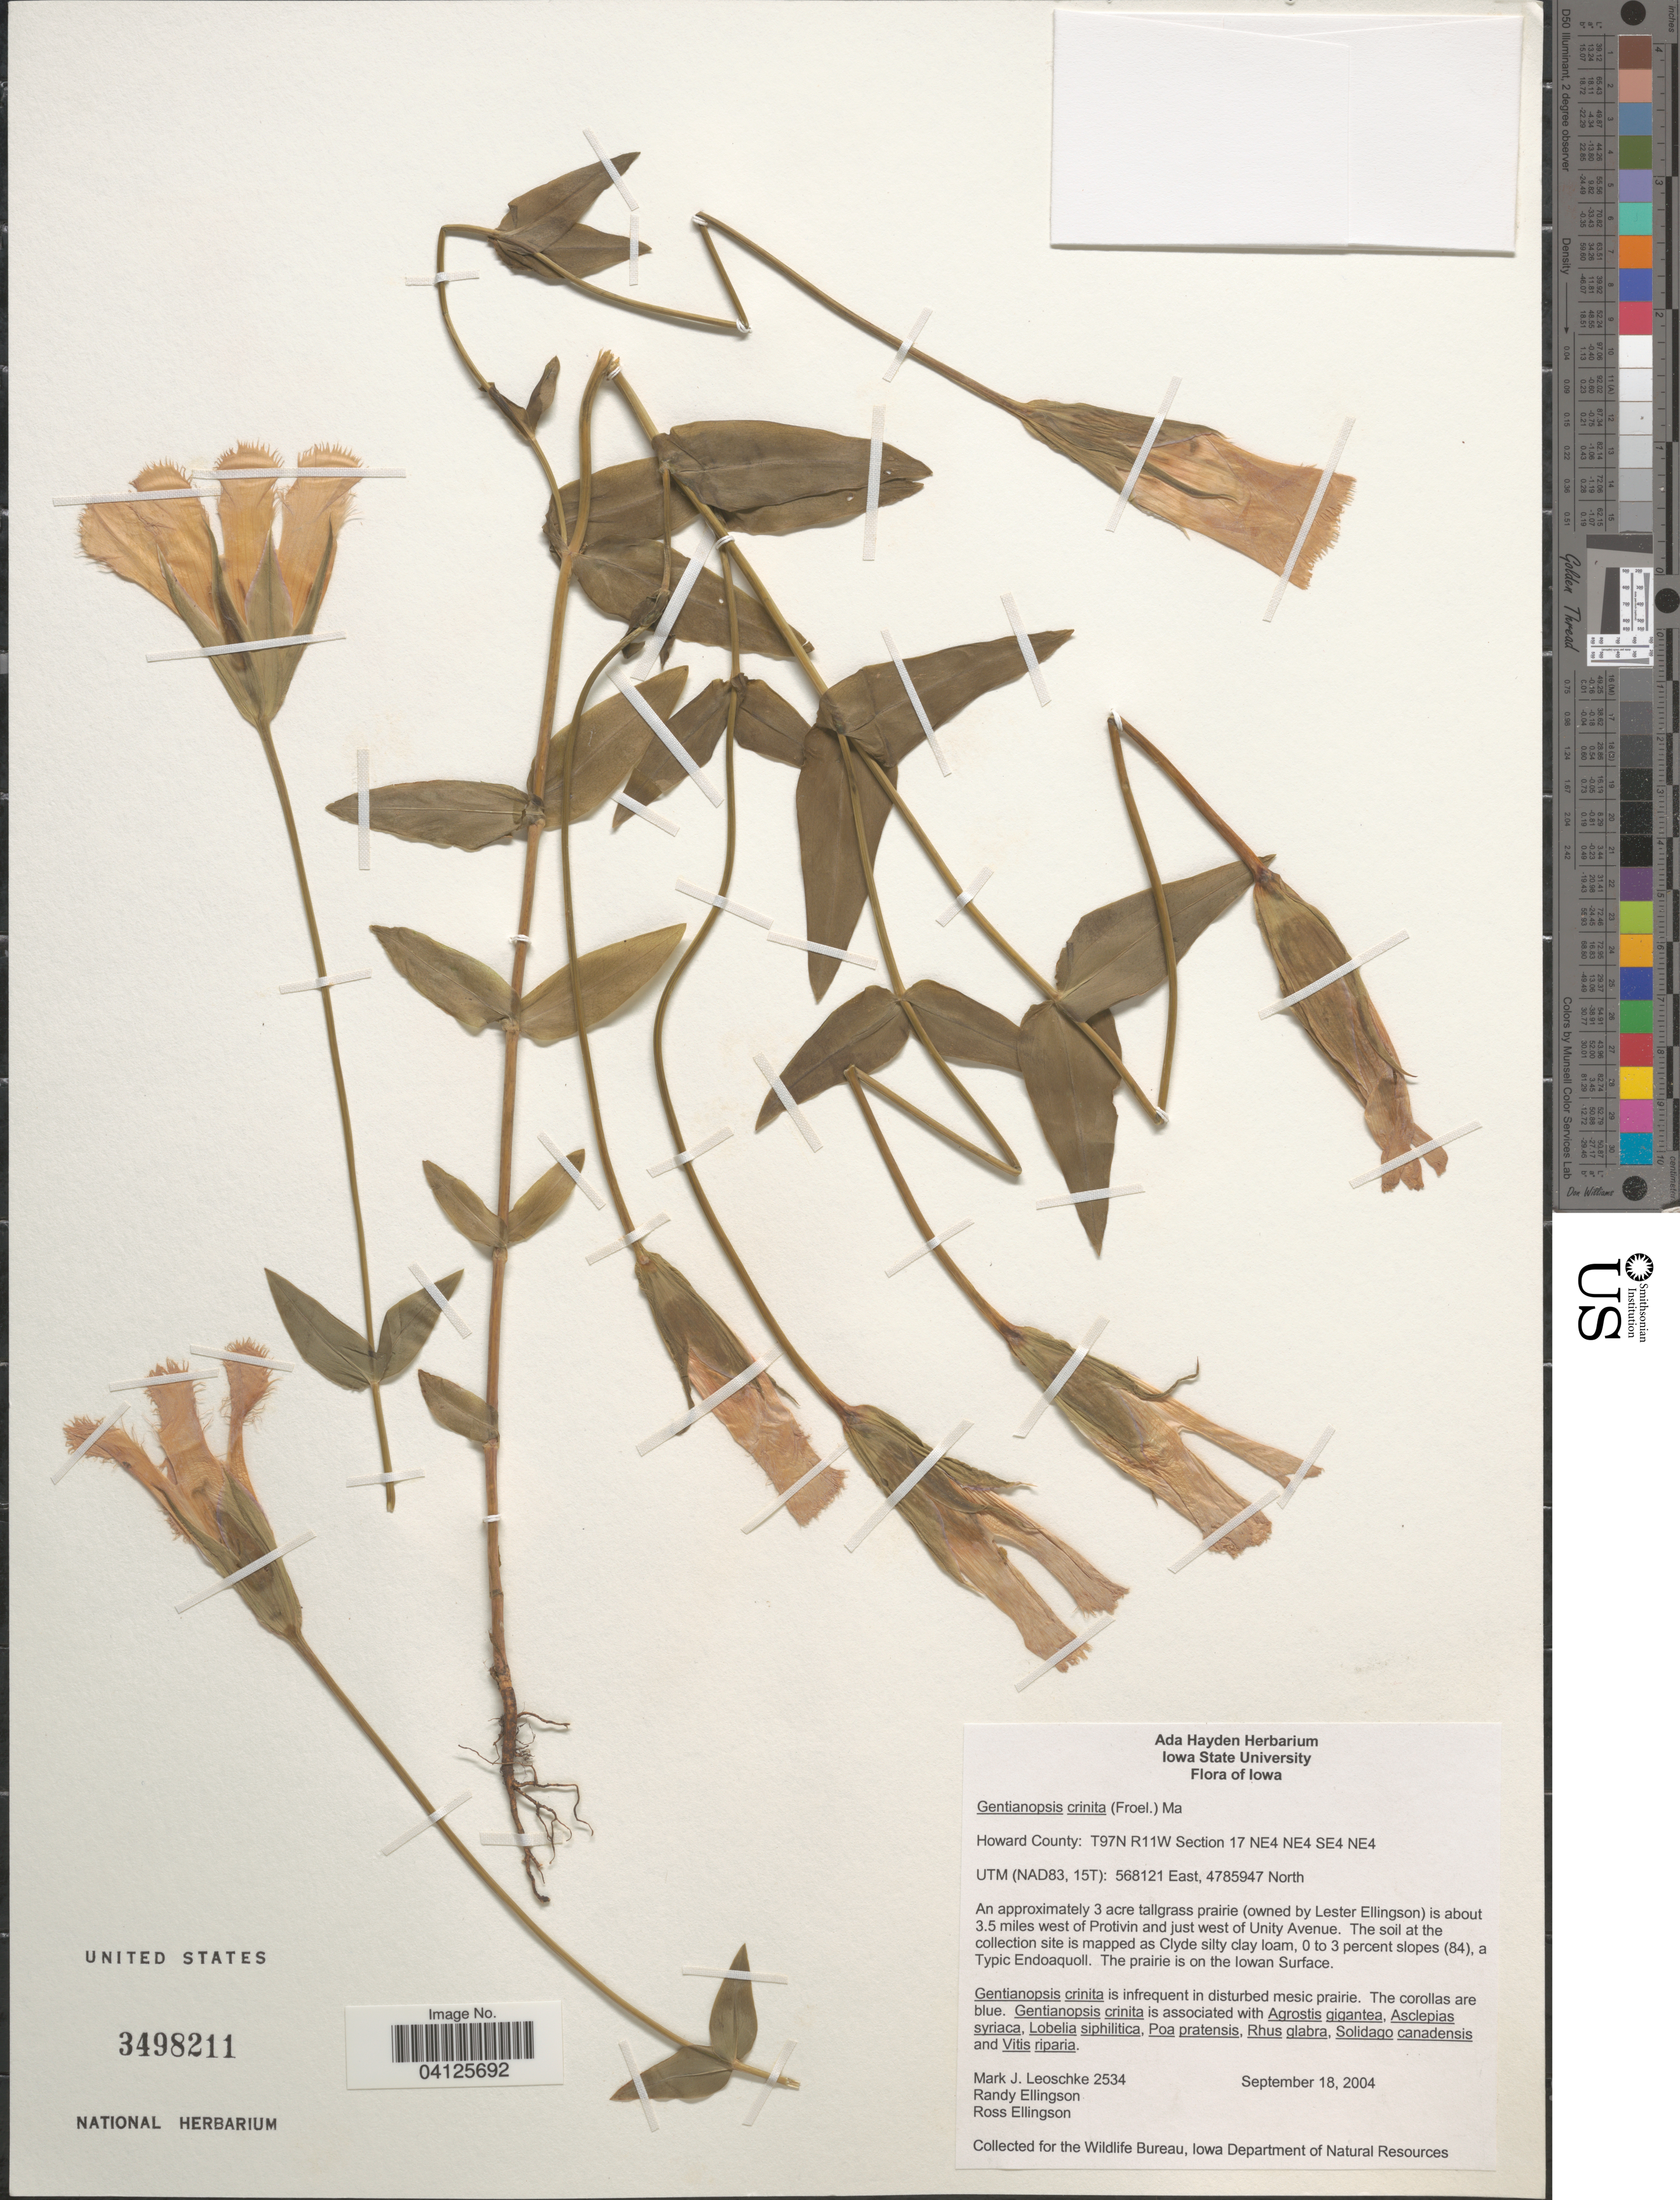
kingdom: Plantae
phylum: Tracheophyta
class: Magnoliopsida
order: Gentianales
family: Gentianaceae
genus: Gentianopsis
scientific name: Gentianopsis crinita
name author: Froel.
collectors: M. J. Leoschke, R. Ellingson & R. Ellingson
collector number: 2534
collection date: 2004-09-18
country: United States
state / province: Iowa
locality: Howard County: T97N R11W Section 17 NE4 NE4 SE4 NE4. UTM (NAD83, 15T). 568121 East, 4785947 North. An approximately 3 acre tallgrass prairie (owned by Lester Ellingson) is about 3.5 miles west of Protivin and just west of Unity Avenue.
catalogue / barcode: US 3498211